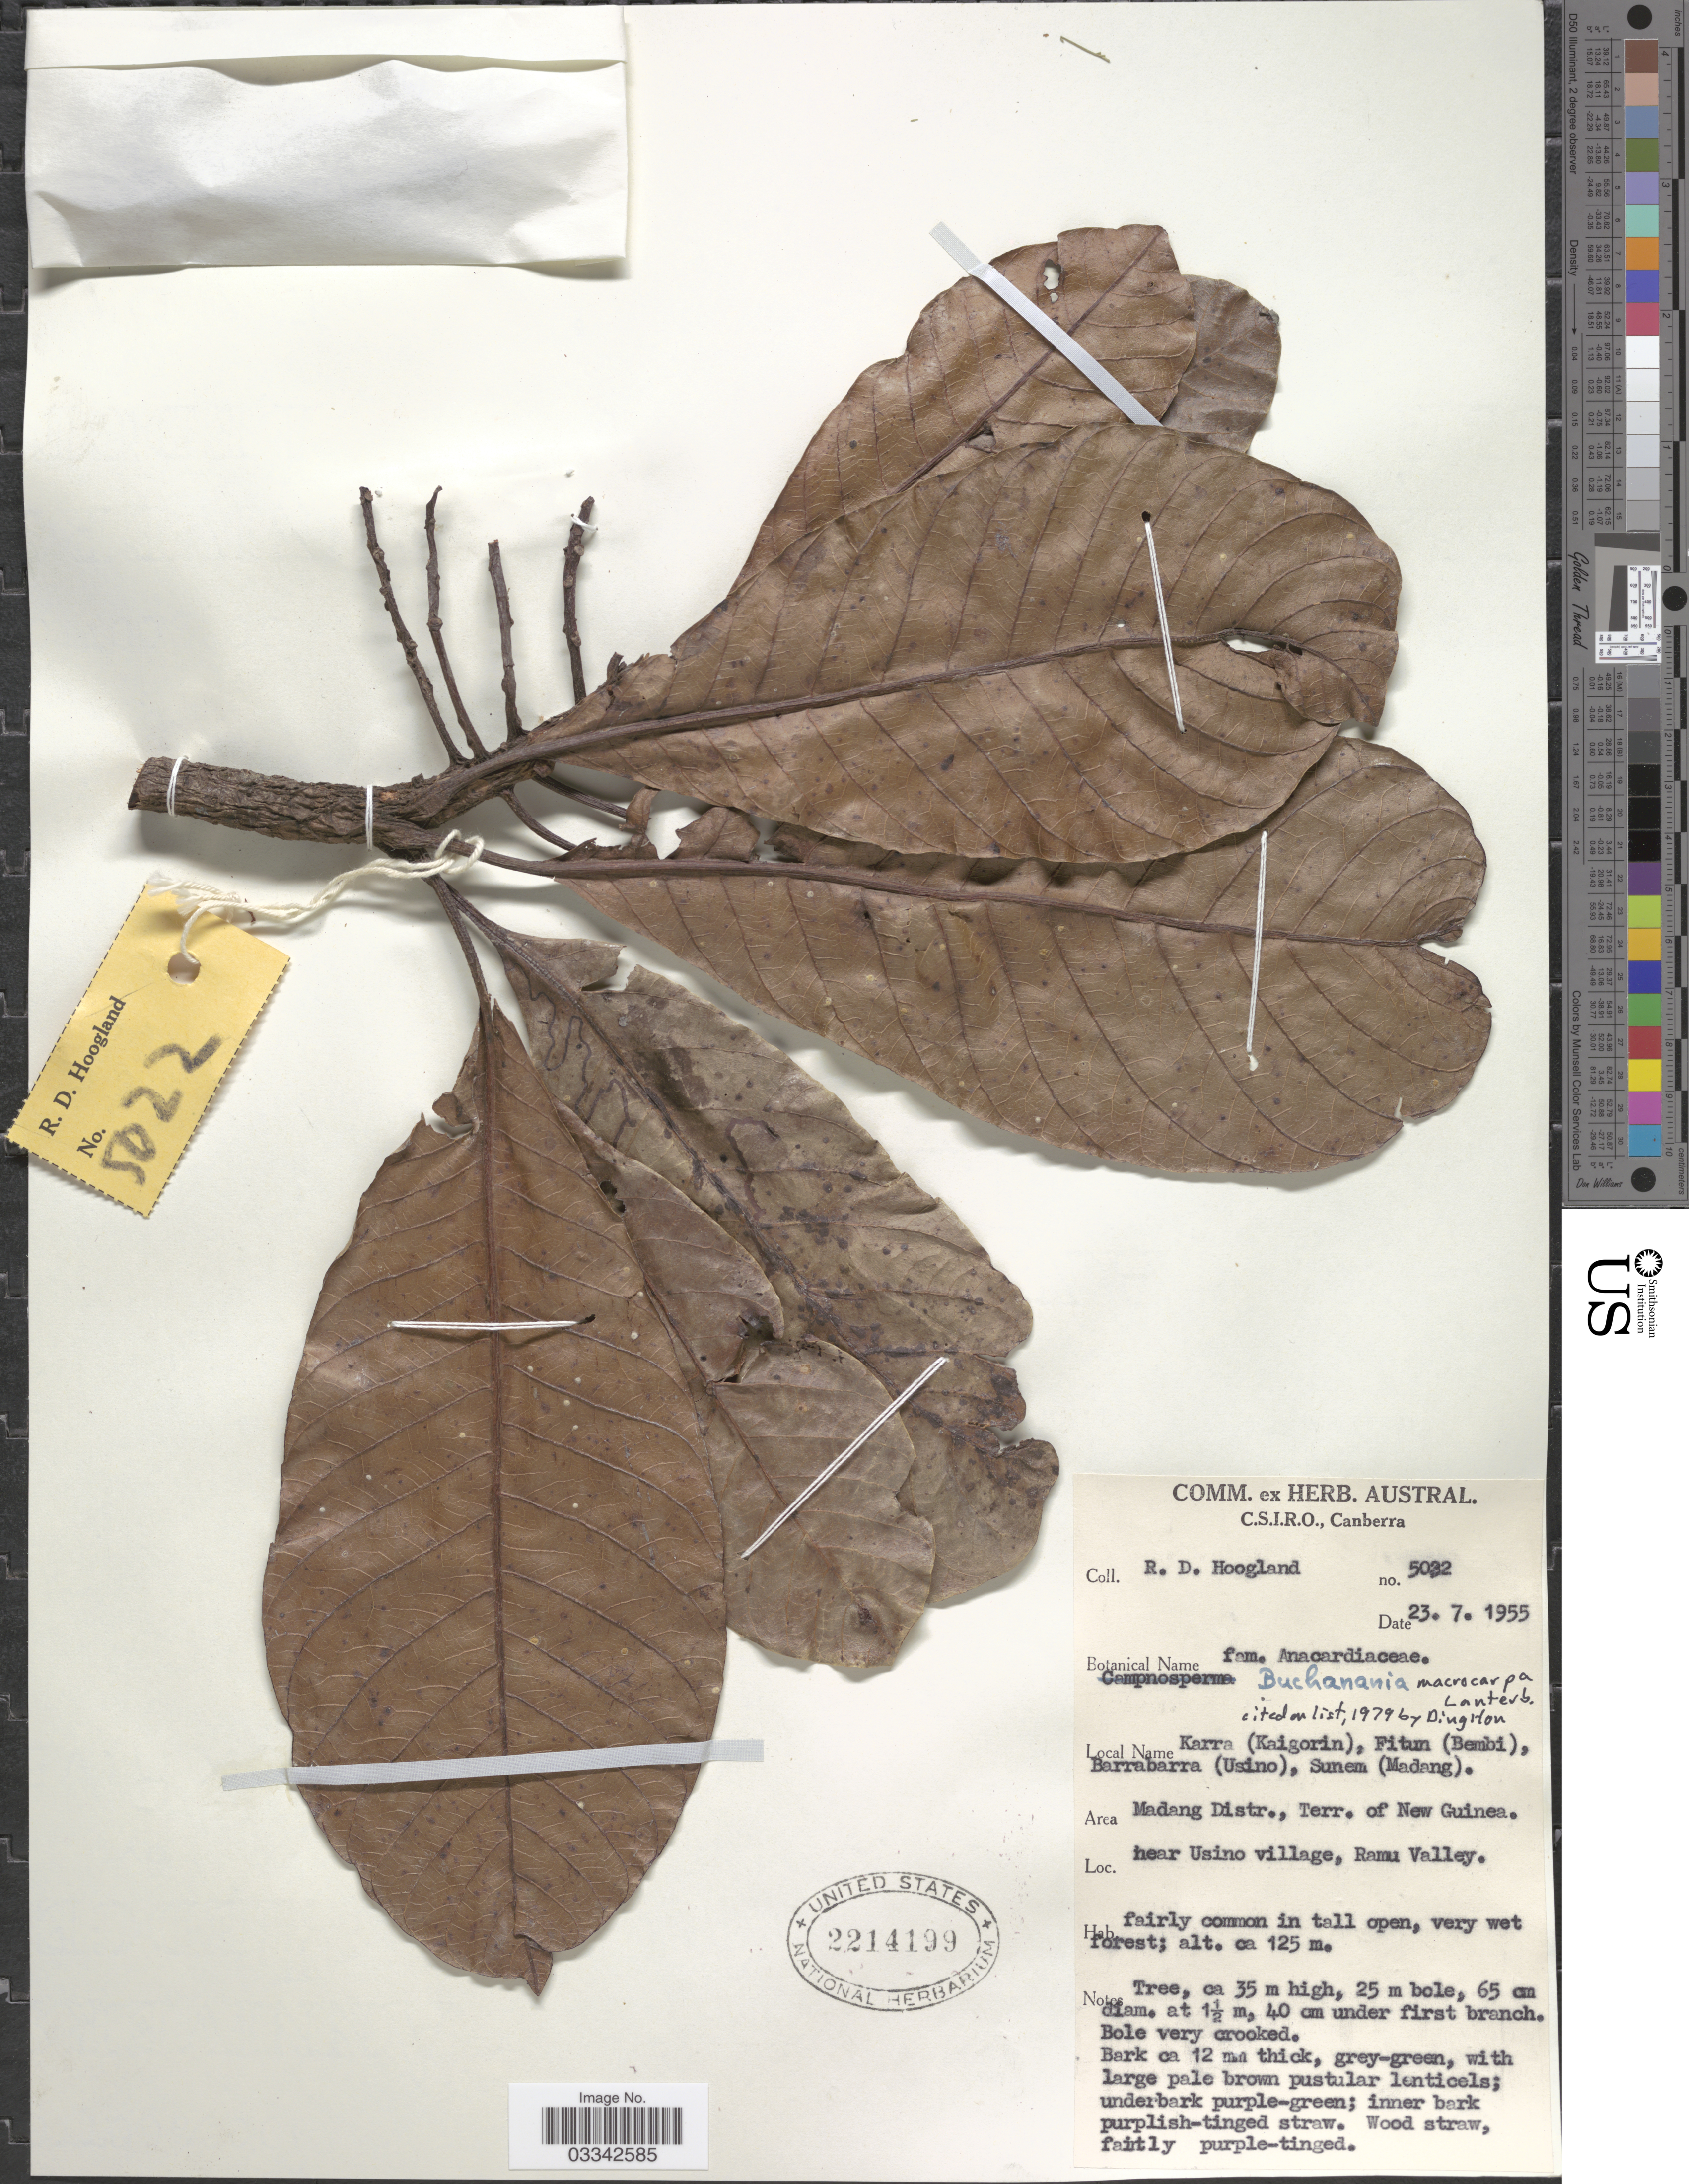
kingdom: Plantae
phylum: Tracheophyta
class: Magnoliopsida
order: Sapindales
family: Anacardiaceae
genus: Buchanania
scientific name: Buchanania macrocarpa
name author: Lauterb.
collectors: R. D. Hoogland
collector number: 5032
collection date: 1955-07-23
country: Papua New Guinea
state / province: Madang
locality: Area Madang Distr., Terr. of New Guinea. Near Usino village, Ramu Valley.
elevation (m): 125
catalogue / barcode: US 2214199